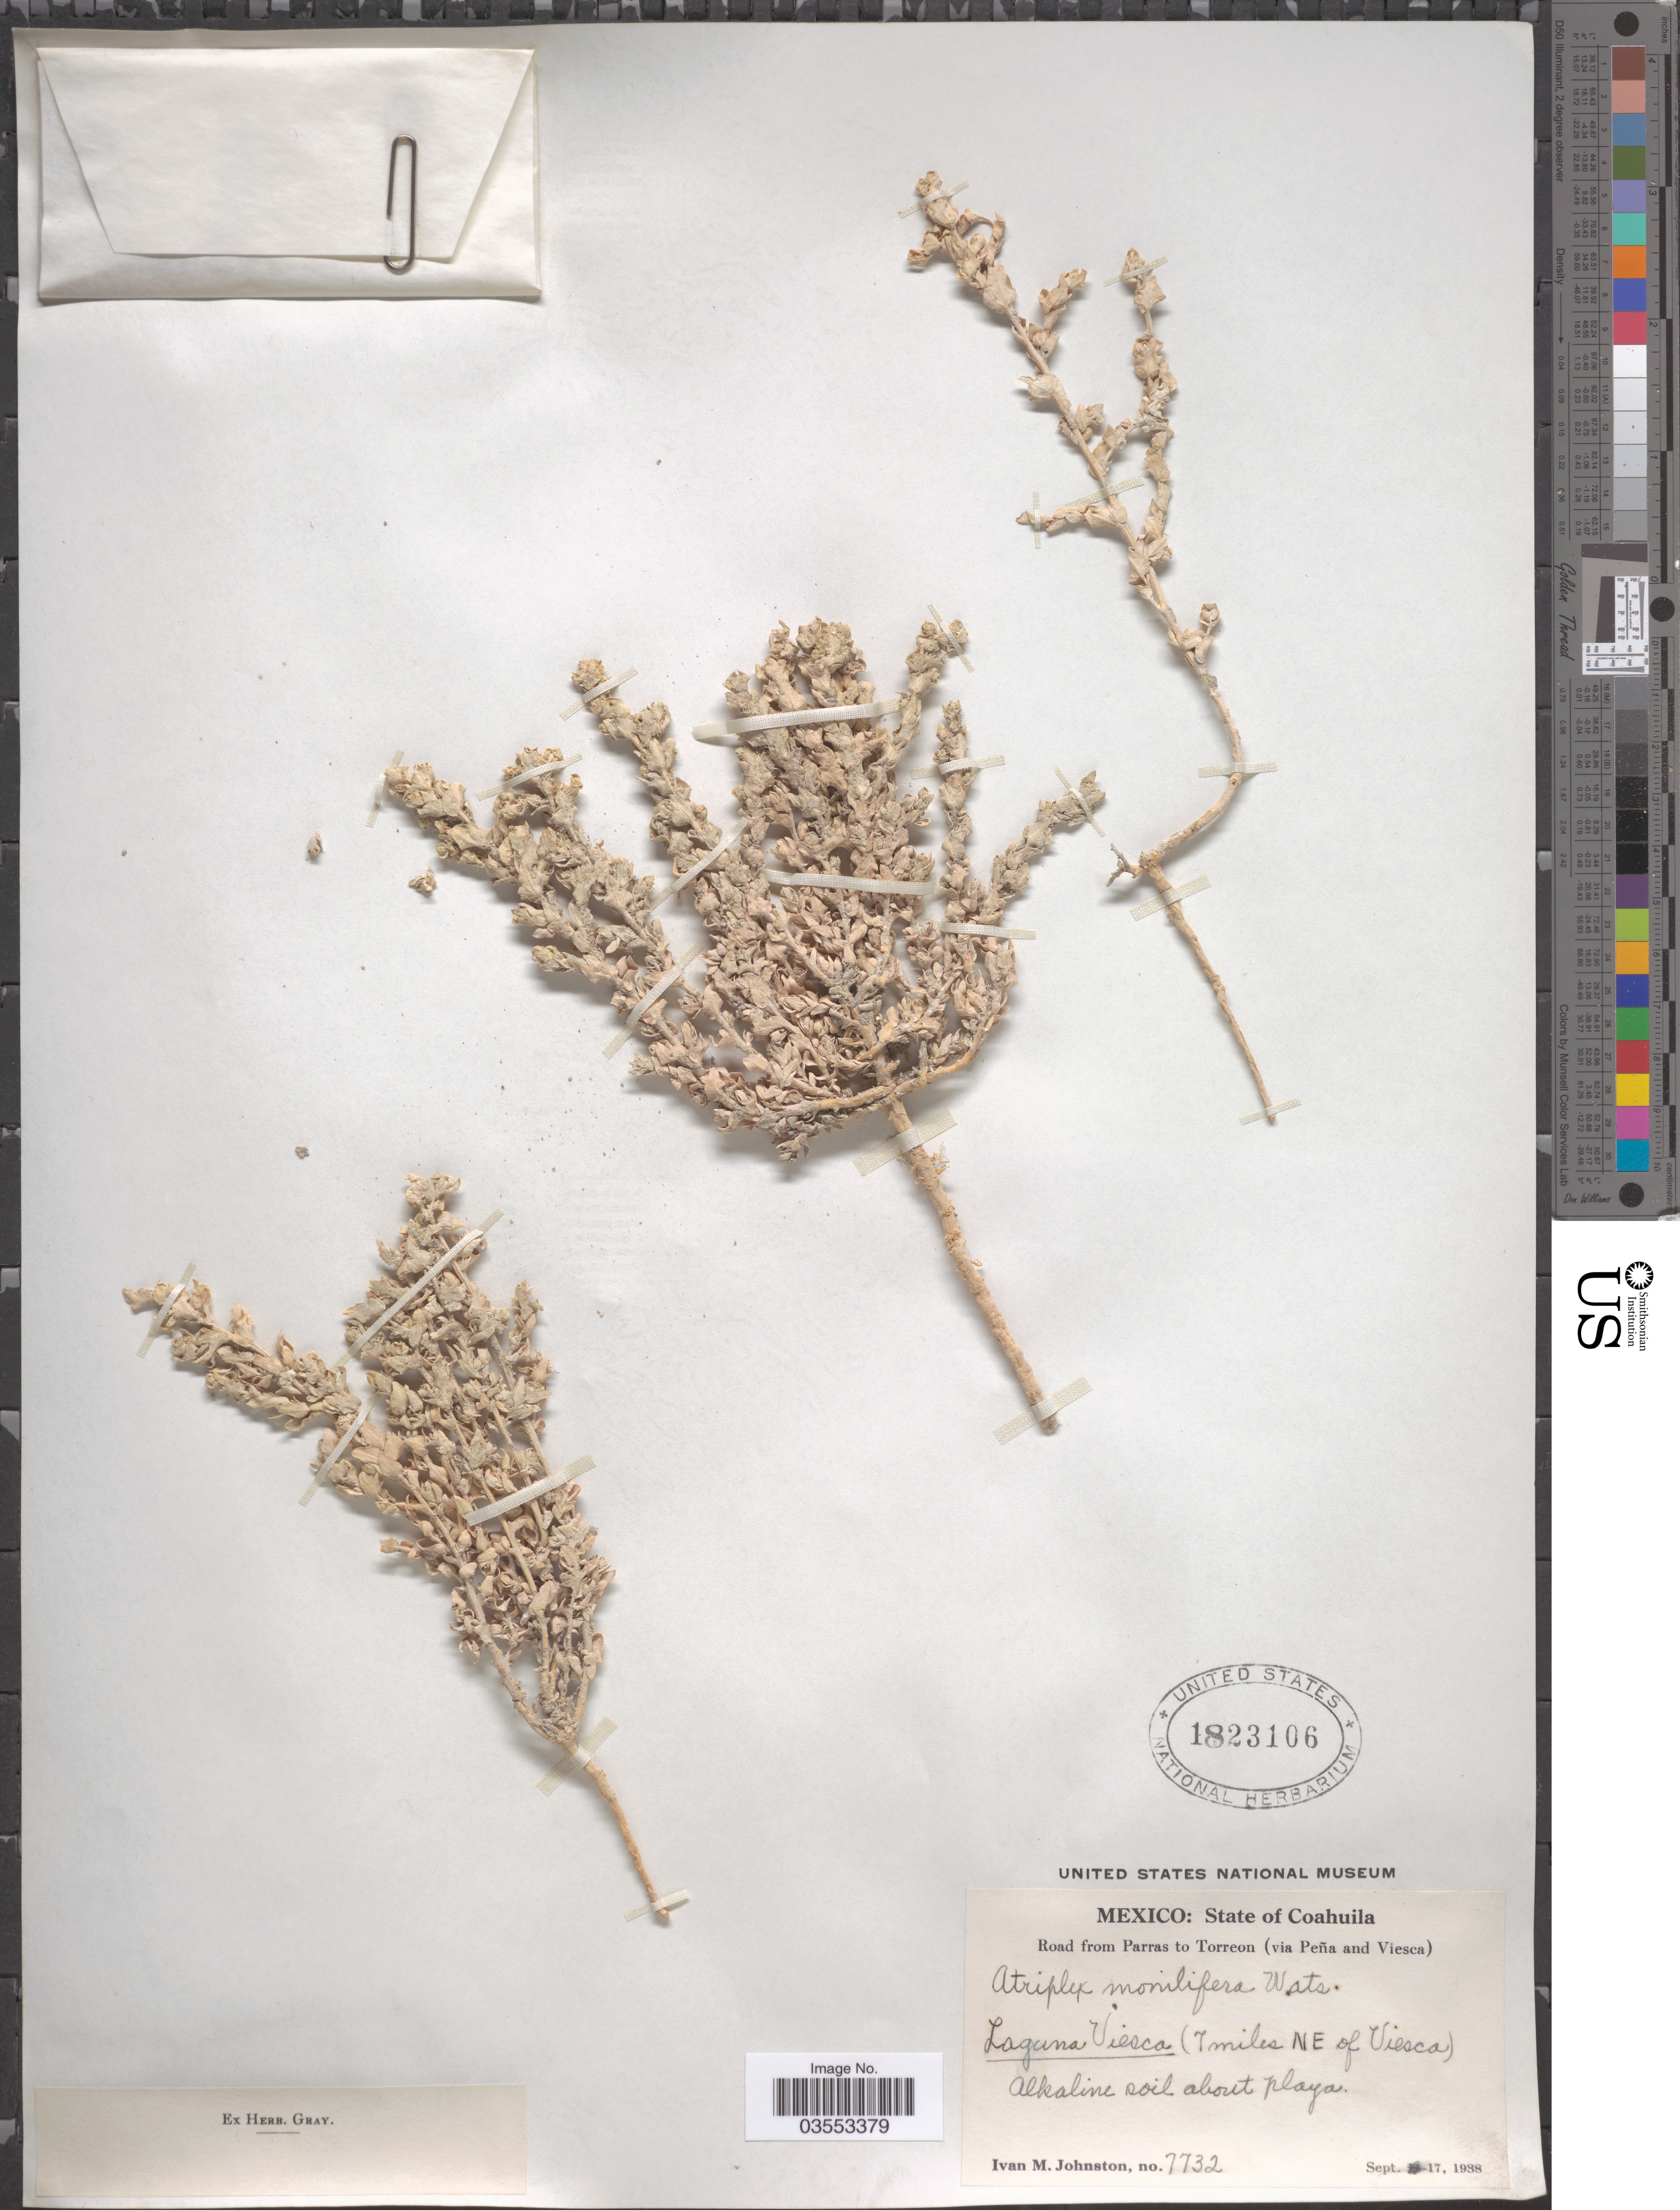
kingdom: Plantae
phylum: Tracheophyta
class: Magnoliopsida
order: Caryophyllales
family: Amaranthaceae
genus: Atriplex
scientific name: Atriplex monilifera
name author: S. Watson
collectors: I.M. Johnston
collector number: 7723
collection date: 1938-09-17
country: Mexico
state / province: Coahuila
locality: Road from Parras to Torreon (via Peña and Viesca). Laguna Viesca (7 miles NE of Viesca). Alkaline soil about playa.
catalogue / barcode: US 1823106